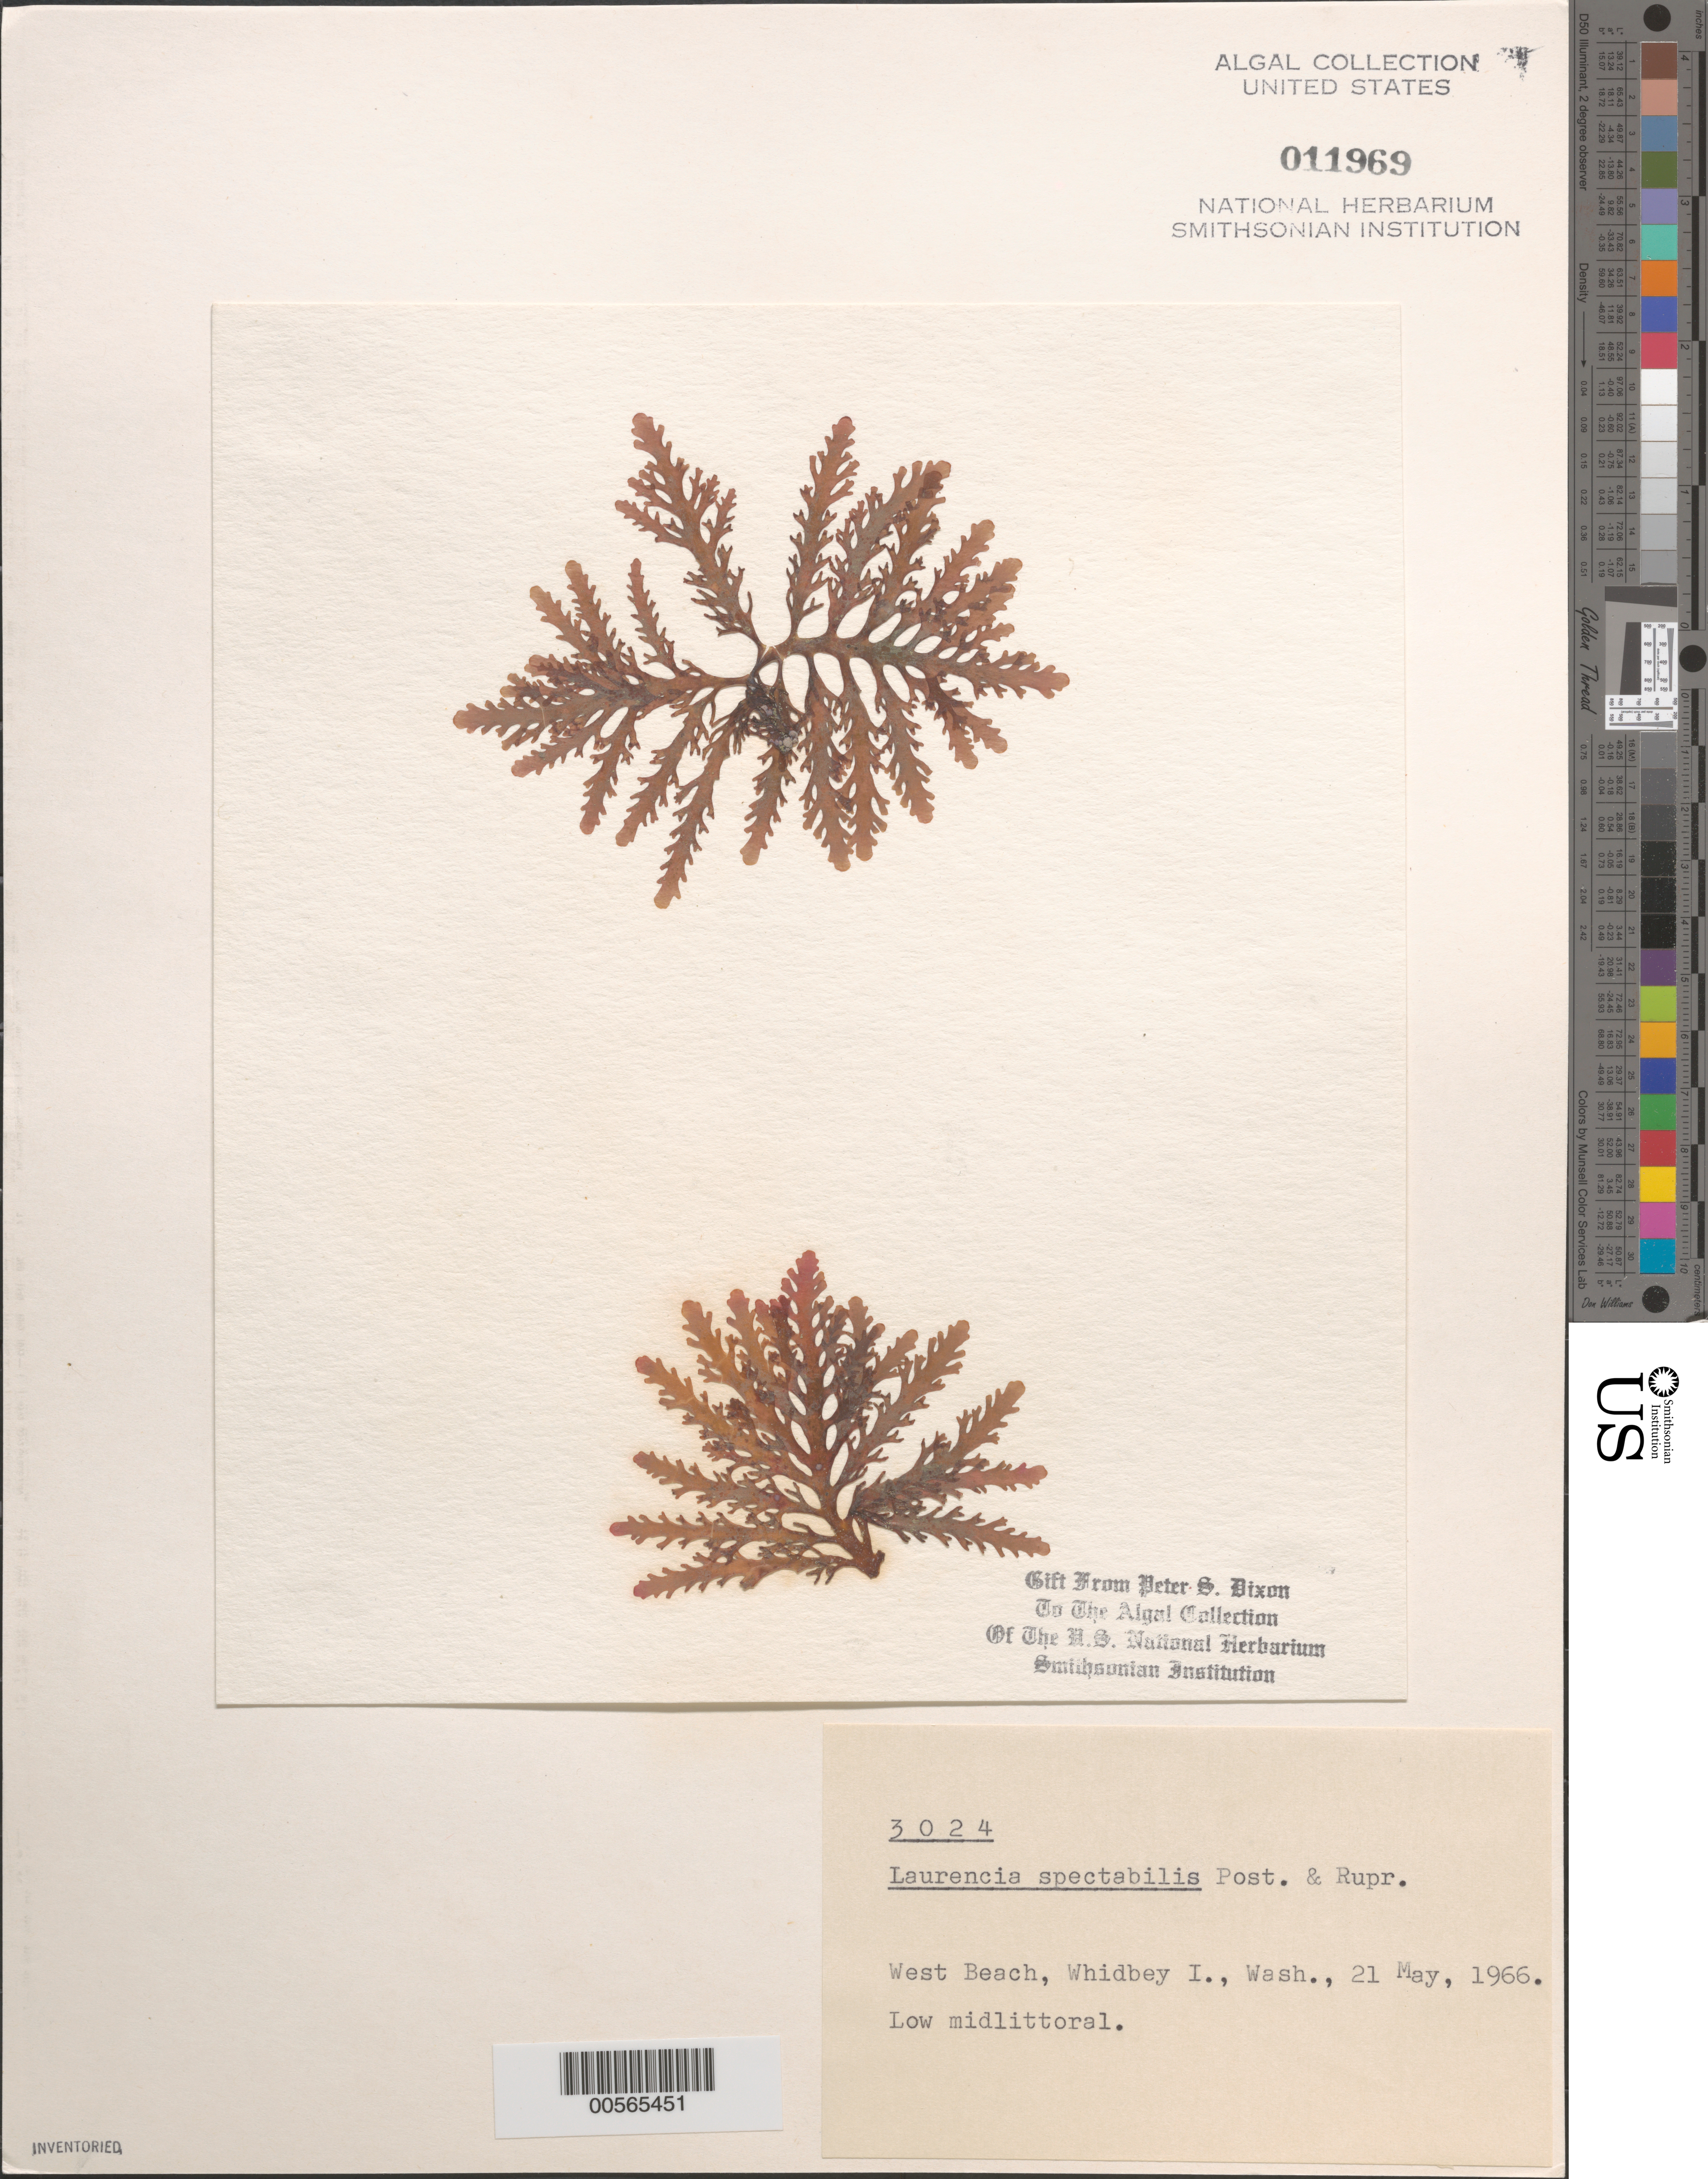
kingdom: Plantae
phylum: Rhodophyta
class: Florideophyceae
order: Ceramiales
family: Rhodomelaceae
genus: Osmundea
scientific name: Osmundea spectabilis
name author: (Postels & Rupr.) K.W. Nam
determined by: Algae name updating Project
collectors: P. S. Dixon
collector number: PSD 3024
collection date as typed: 21 May 1966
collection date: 1966-05-21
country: United States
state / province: Washington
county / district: Island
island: Whidbey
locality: West Beach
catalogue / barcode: US 11969